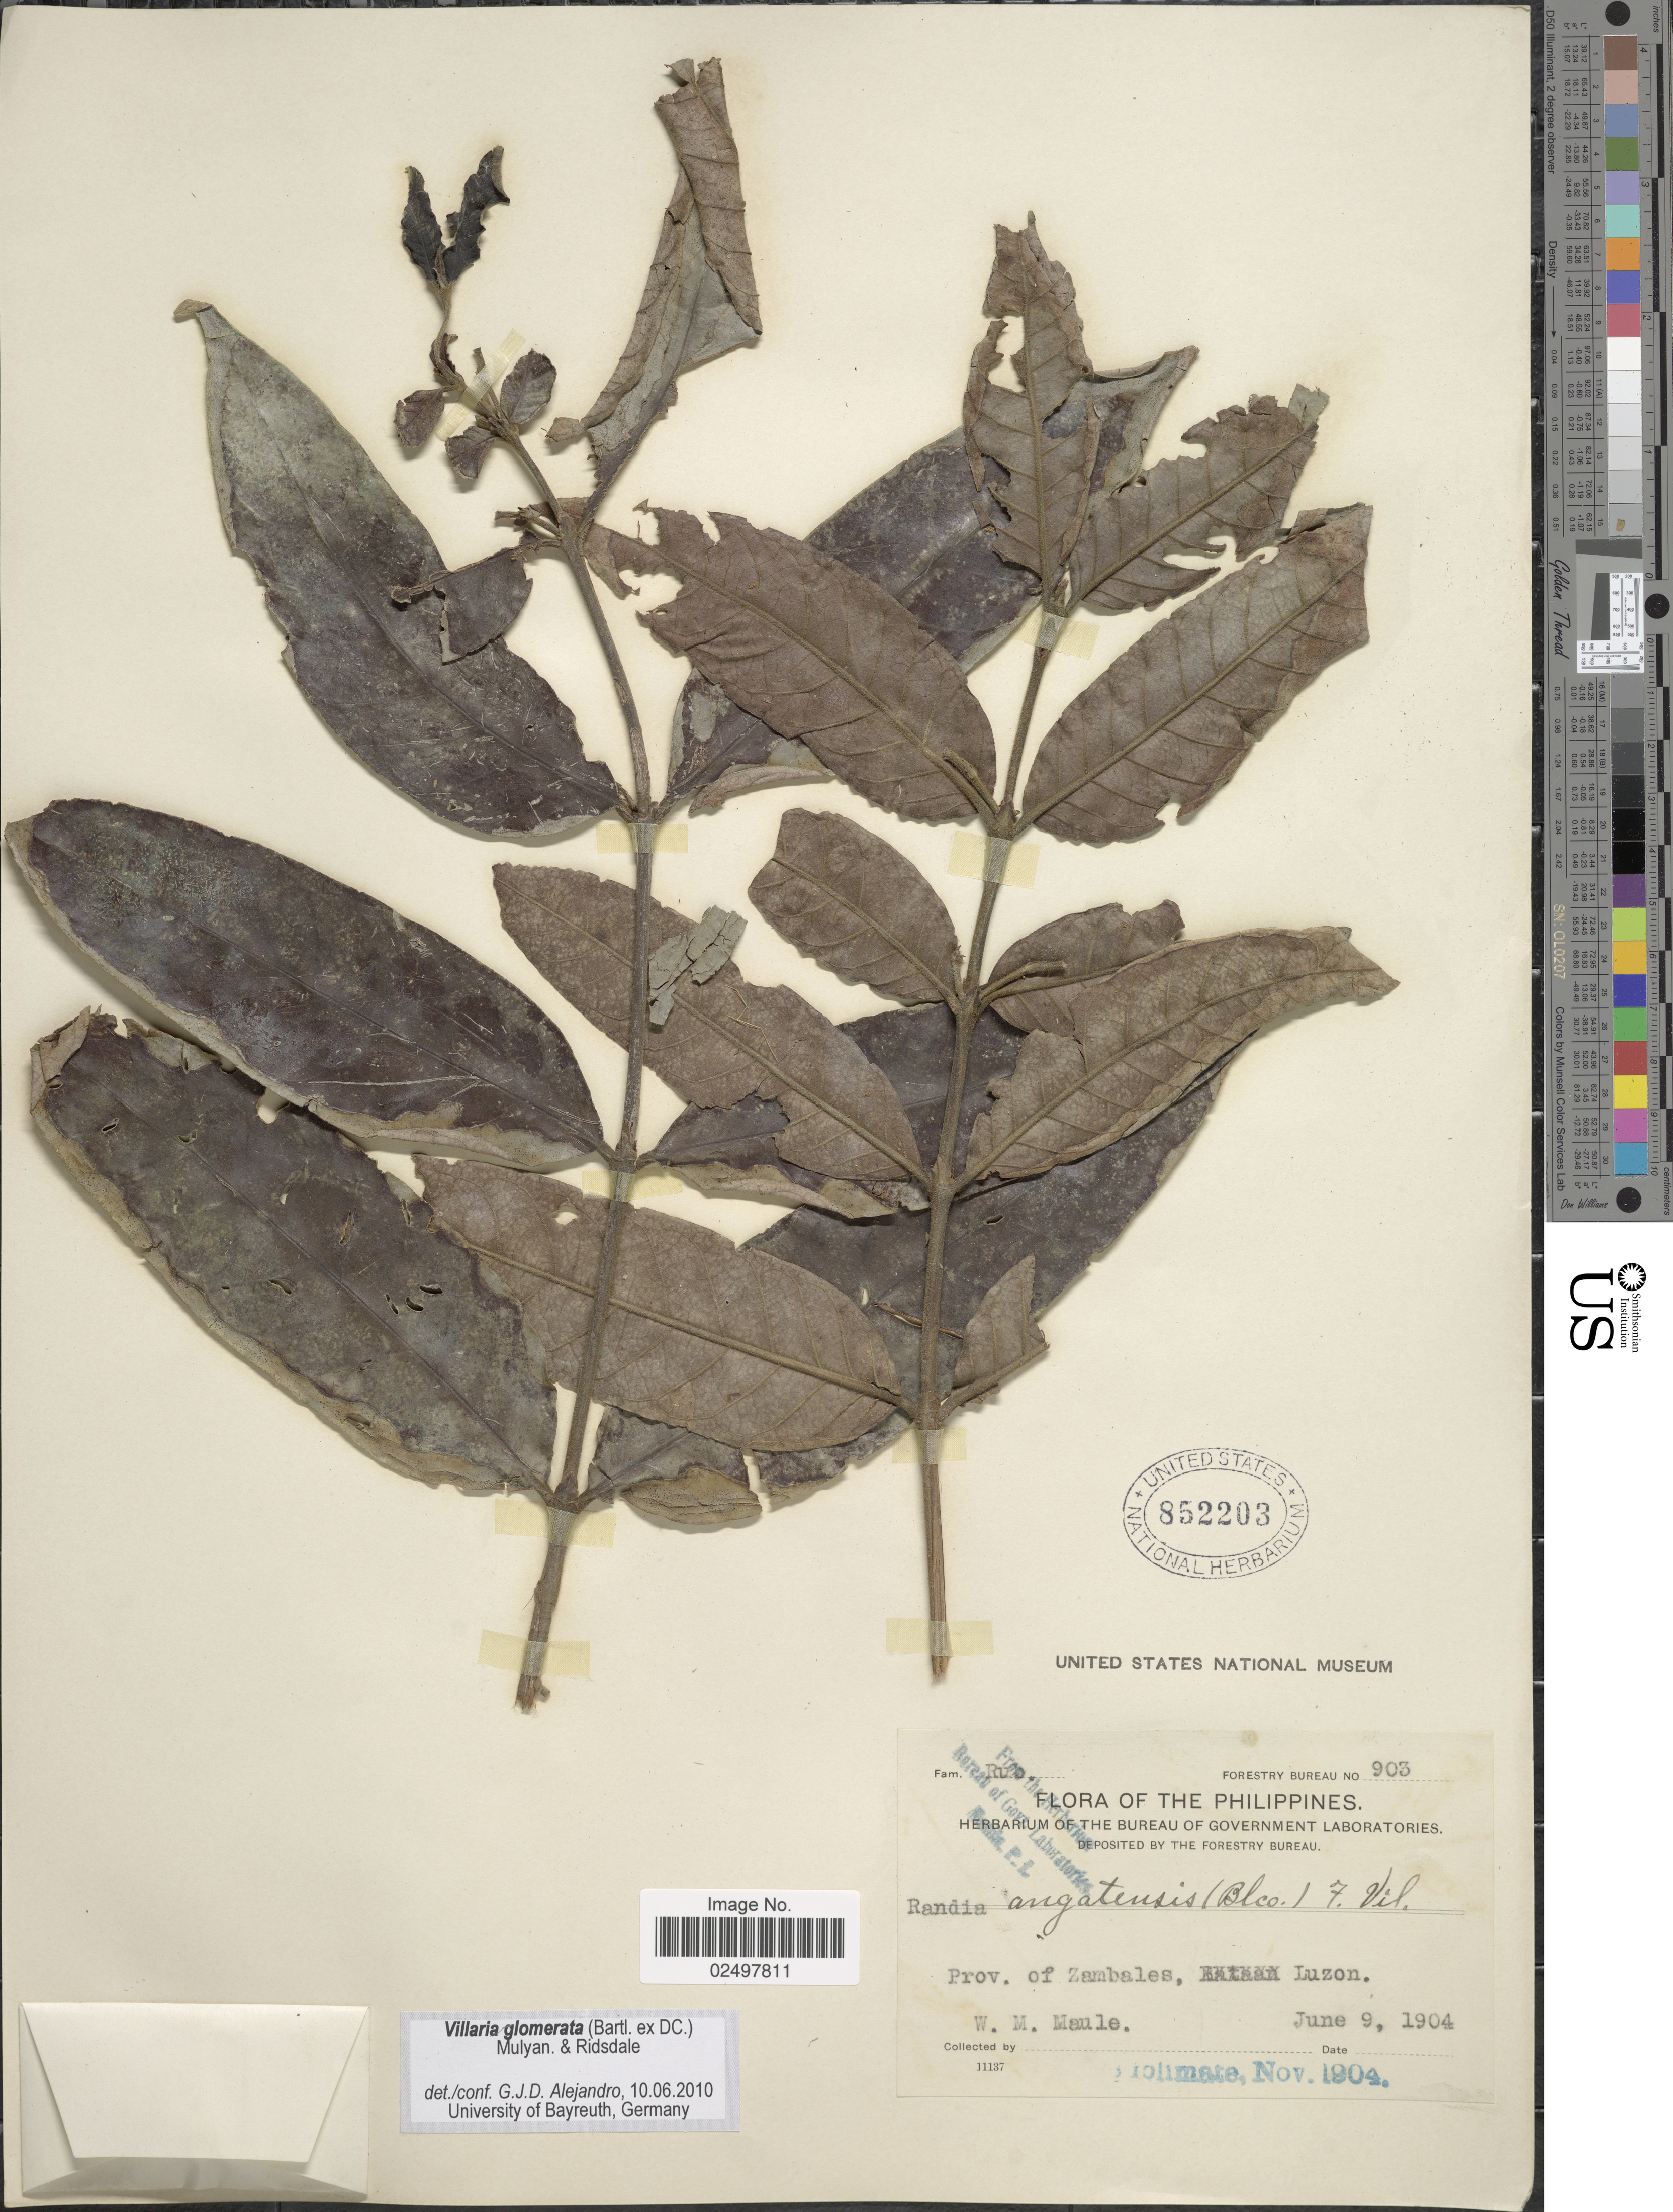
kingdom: Plantae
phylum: Tracheophyta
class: Magnoliopsida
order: Gentianales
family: Rubiaceae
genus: Villaria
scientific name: Villaria glomerata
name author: (Bartl. ex DC.) Mulyan. & Ridsdale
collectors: W. Maule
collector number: Forestry Bureau 903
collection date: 1904-06-09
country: Philippines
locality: Prov. of Zambales, Luzon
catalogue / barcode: US 852203